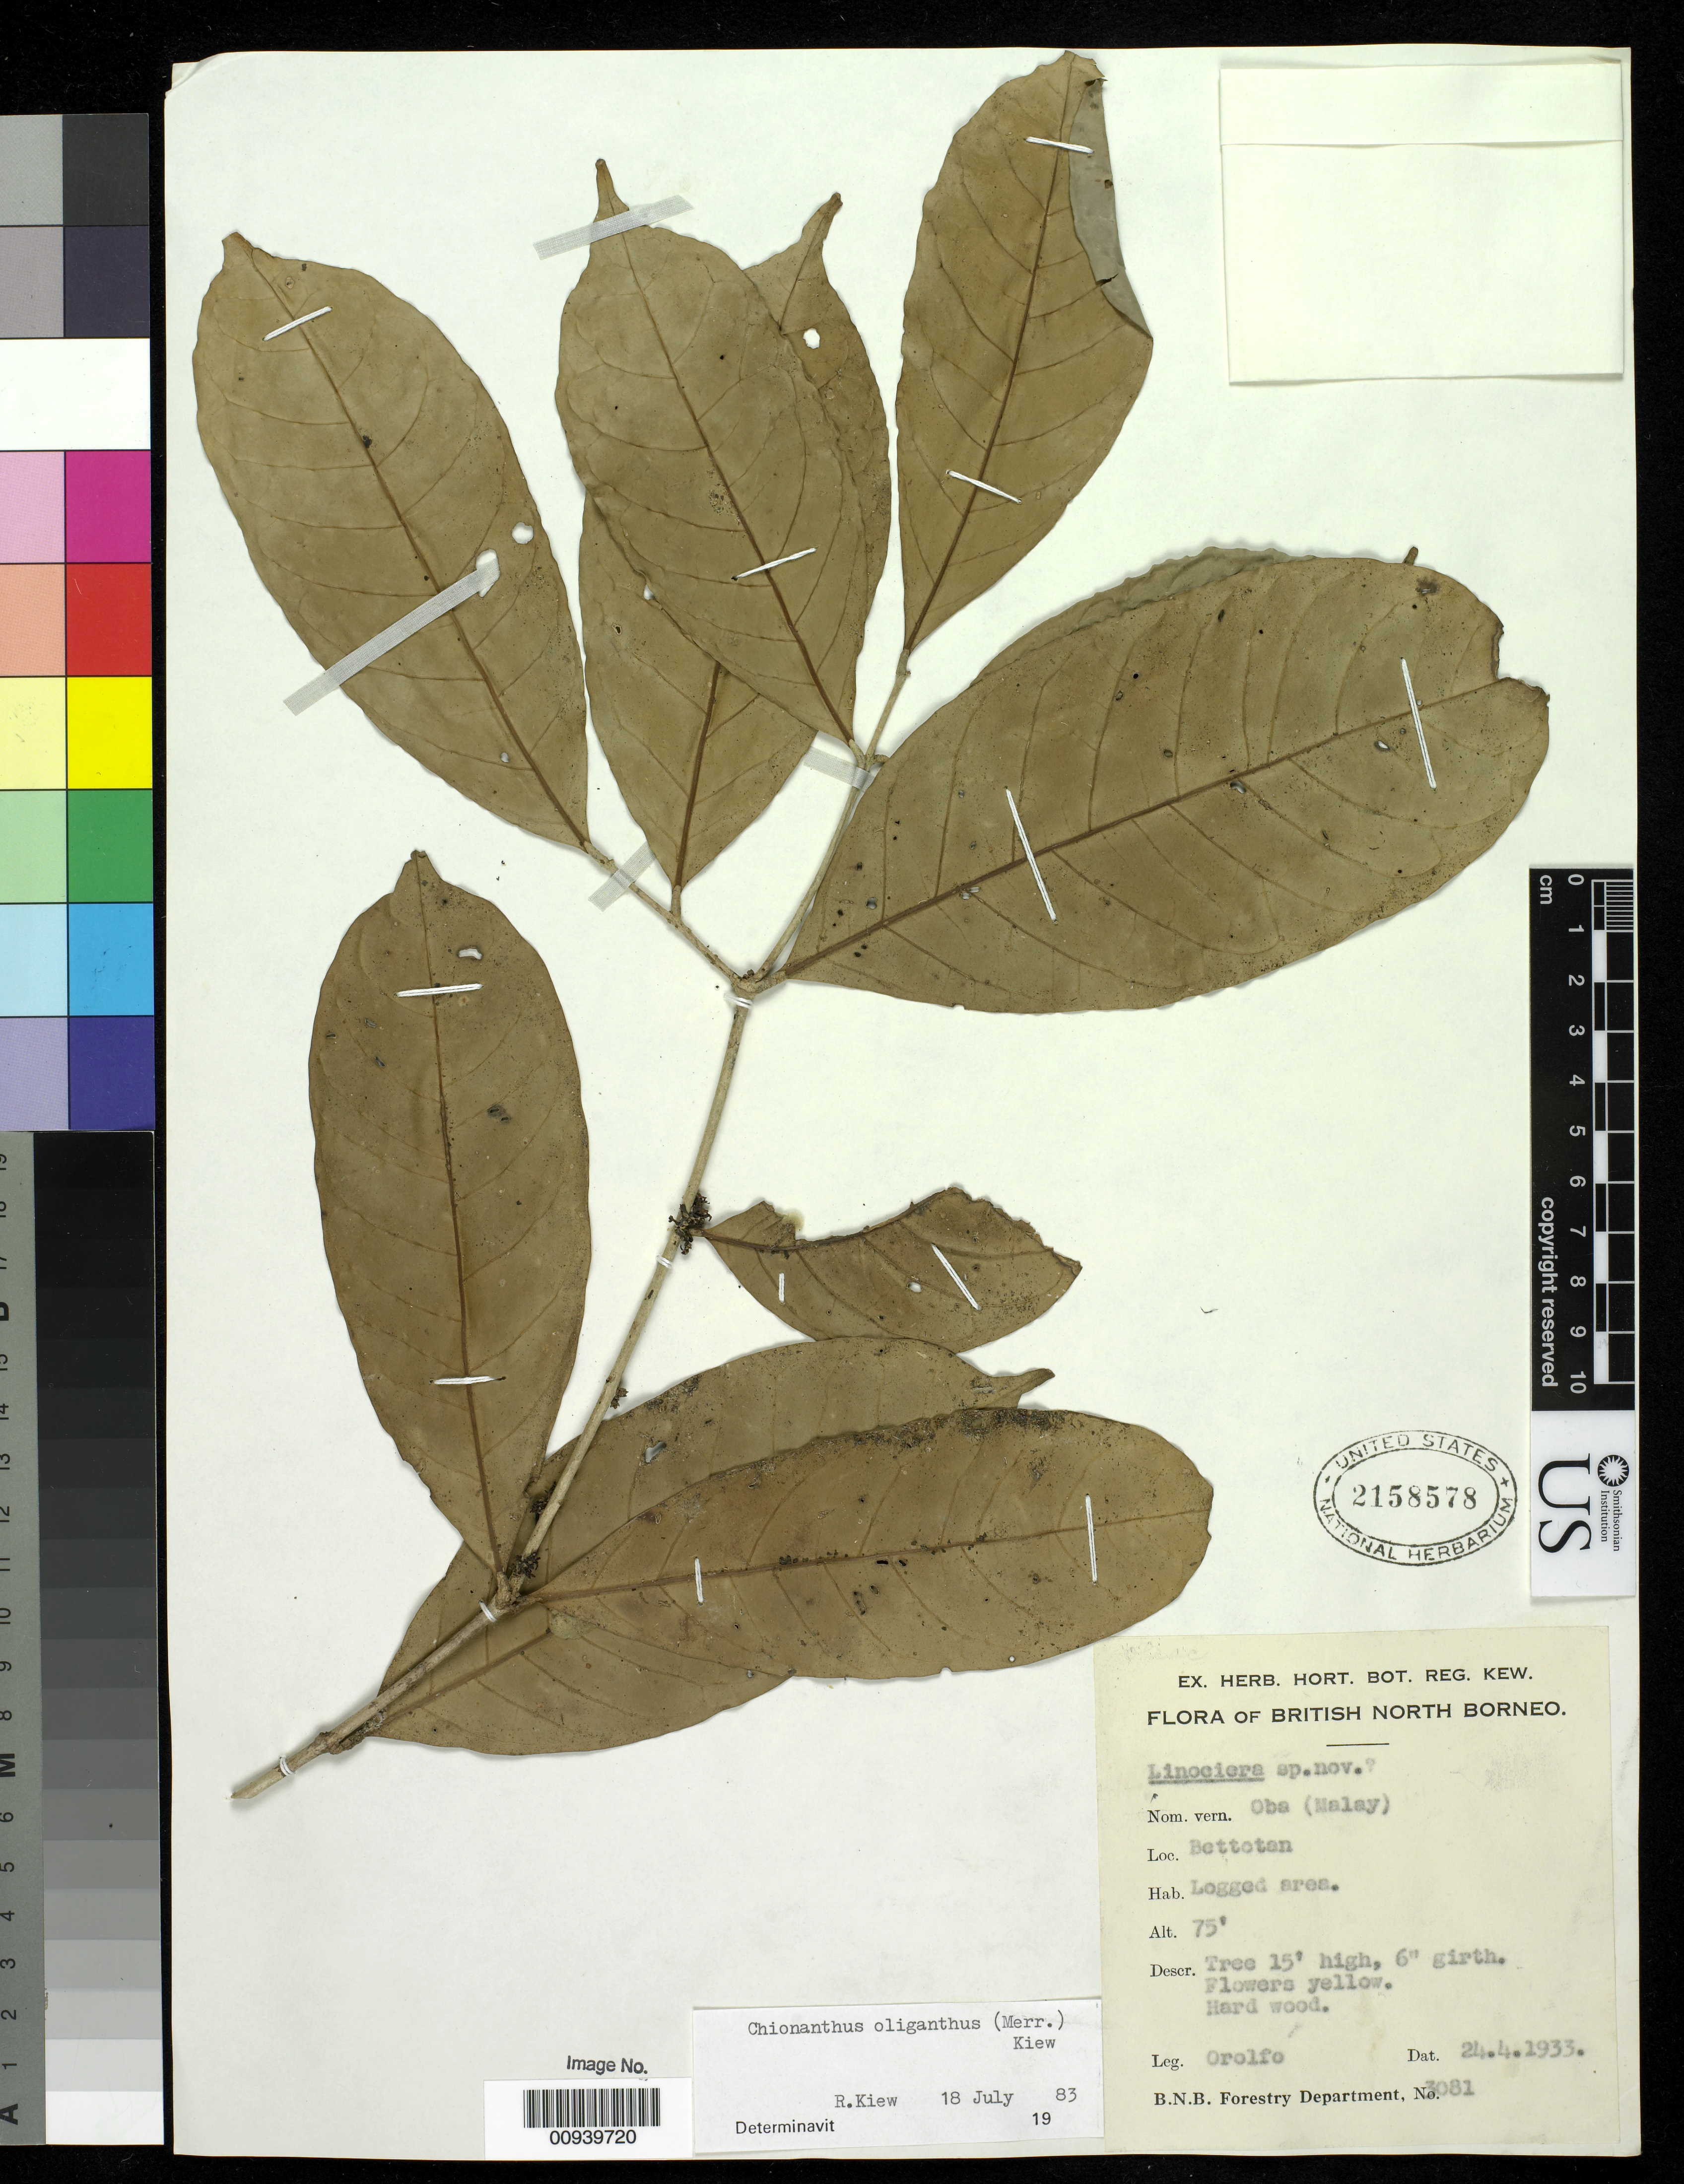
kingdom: Plantae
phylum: Tracheophyta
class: Magnoliopsida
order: Lamiales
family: Oleaceae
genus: Chionanthus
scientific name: Chionanthus oliganthus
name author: (Merr.) Kiew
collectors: P. Orolfo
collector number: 3081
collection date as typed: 24 Apr 1933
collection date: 1933-04-24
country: Indonesia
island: Borneo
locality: Bettotan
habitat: Logged area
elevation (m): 23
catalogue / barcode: US 2158578